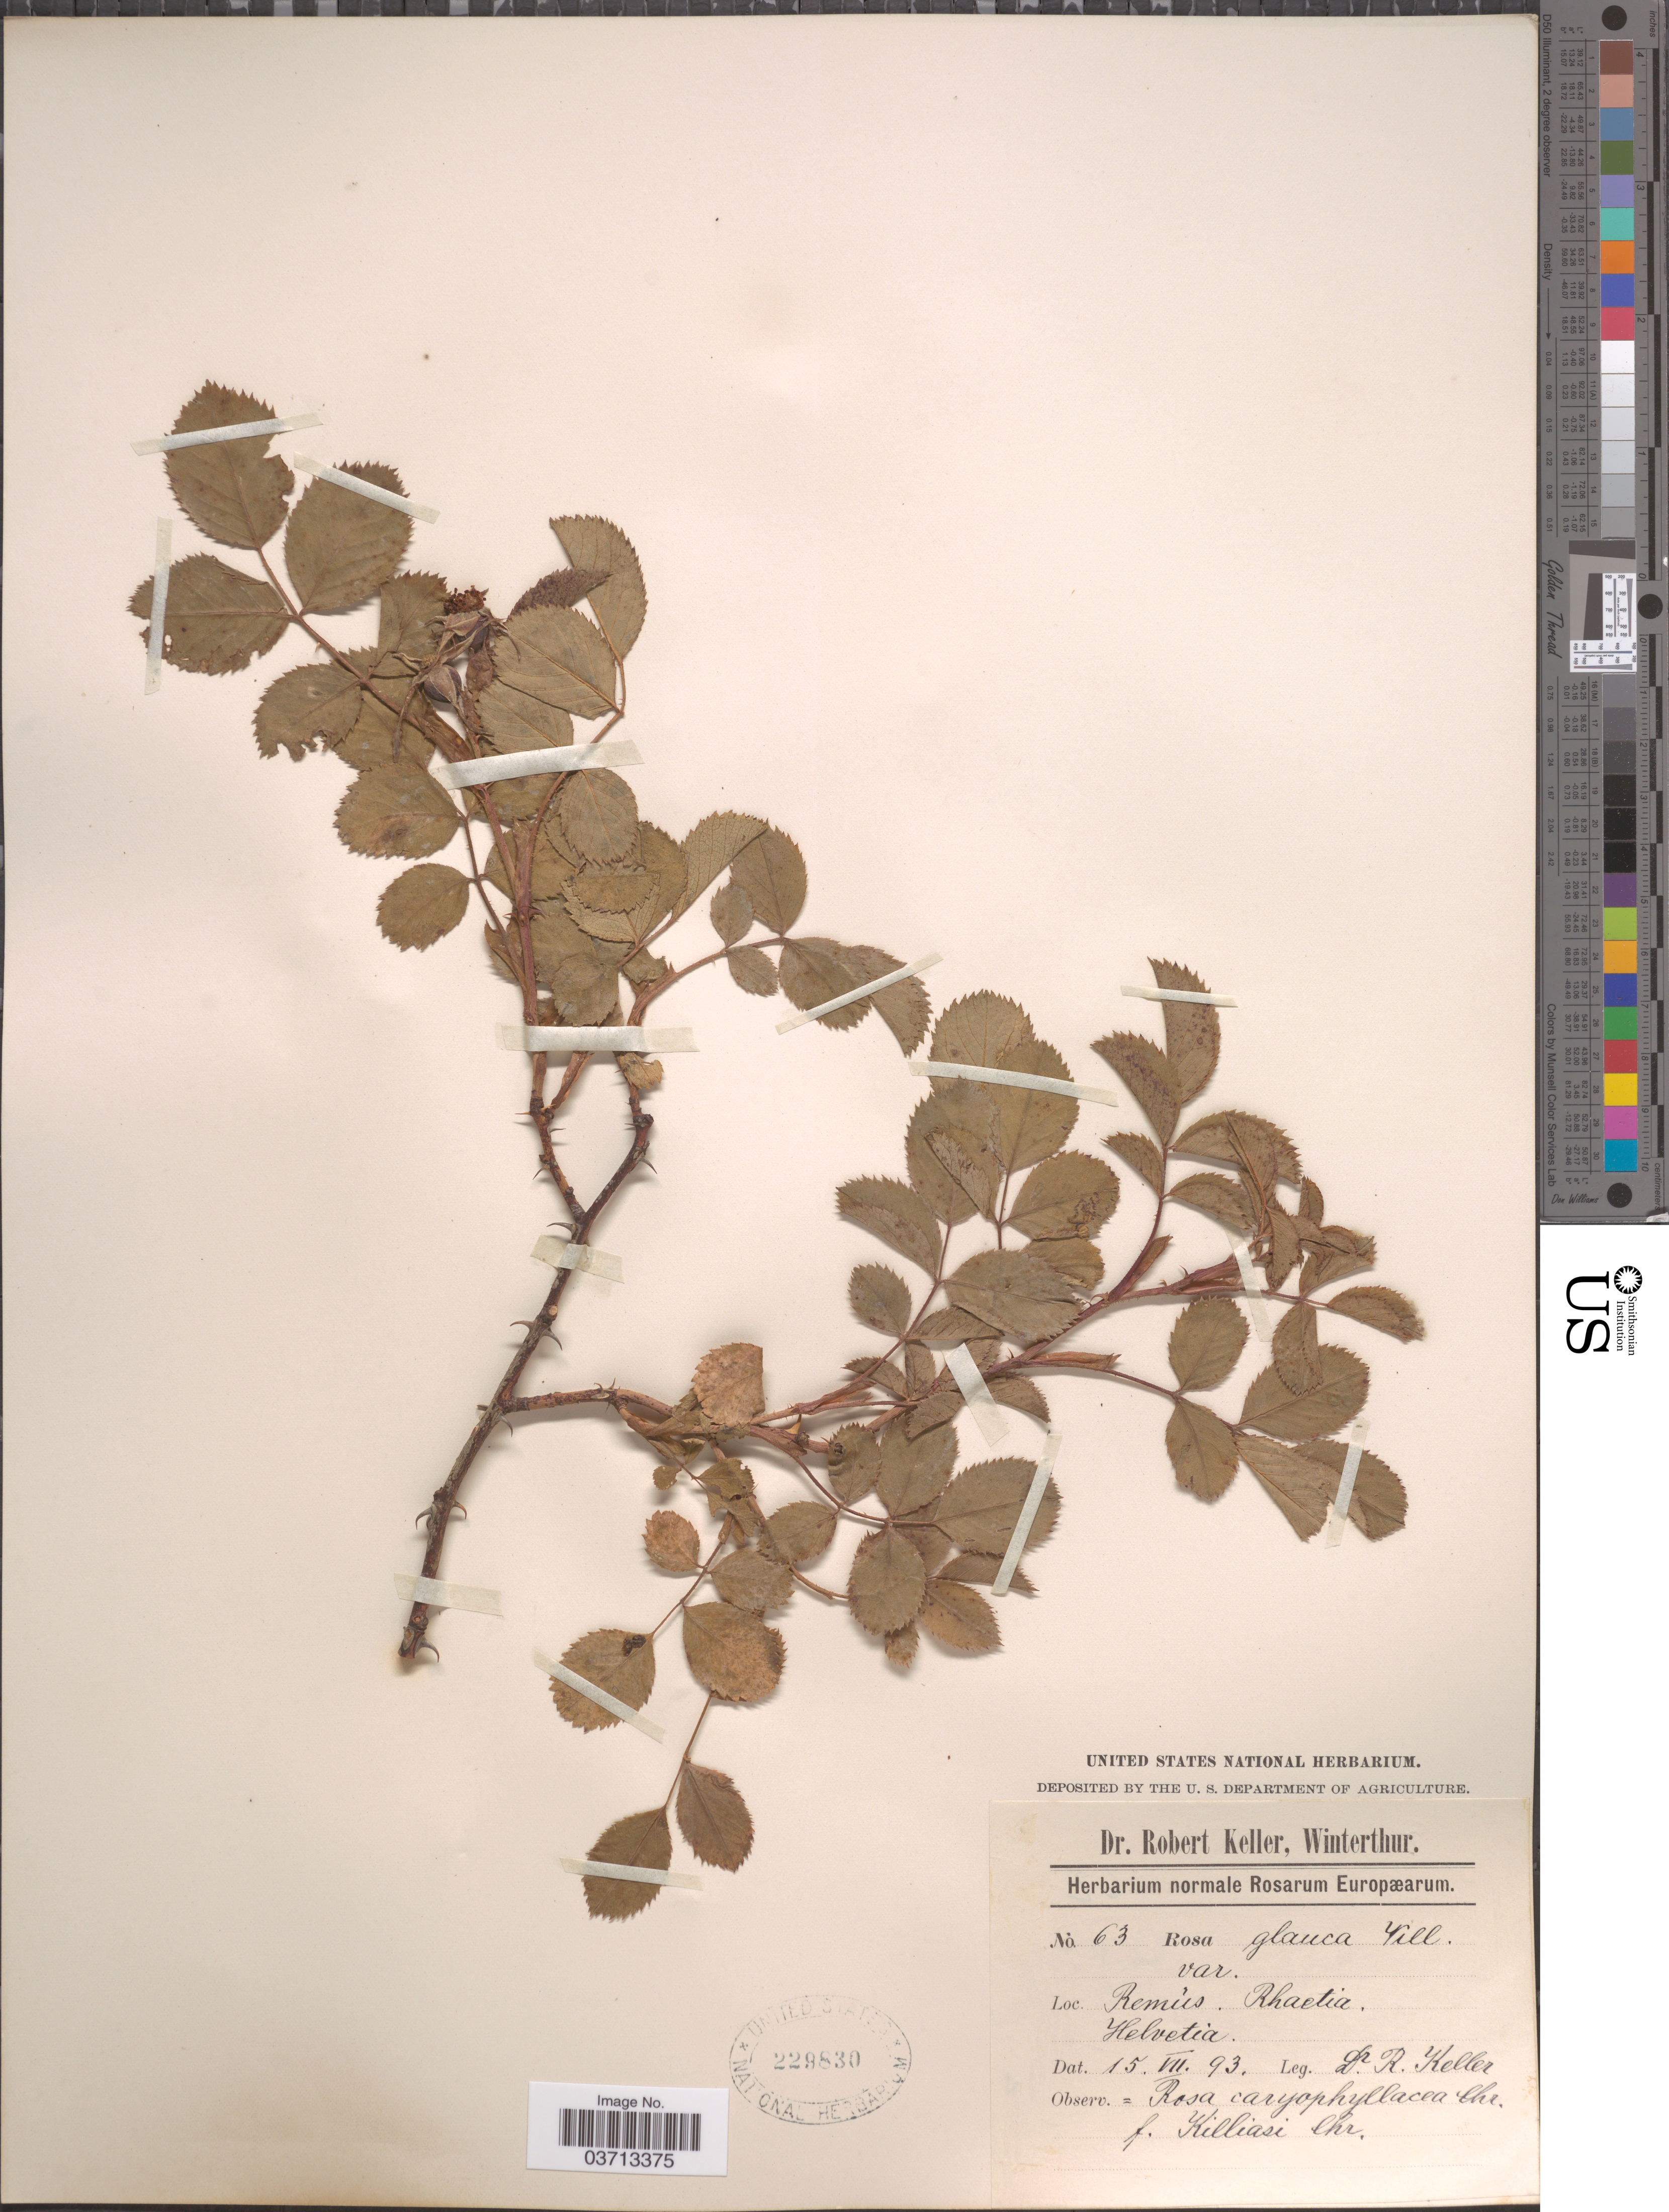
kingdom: Plantae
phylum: Tracheophyta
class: Magnoliopsida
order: Rosales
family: Rosaceae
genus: Rosa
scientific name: Rosa glauca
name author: Pourr.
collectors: R. Keller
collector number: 63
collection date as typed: Transcribed d/m/y: 15/7/93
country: Switzerland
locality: Remús. Rhaetia. Helvetia.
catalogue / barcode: US 229830